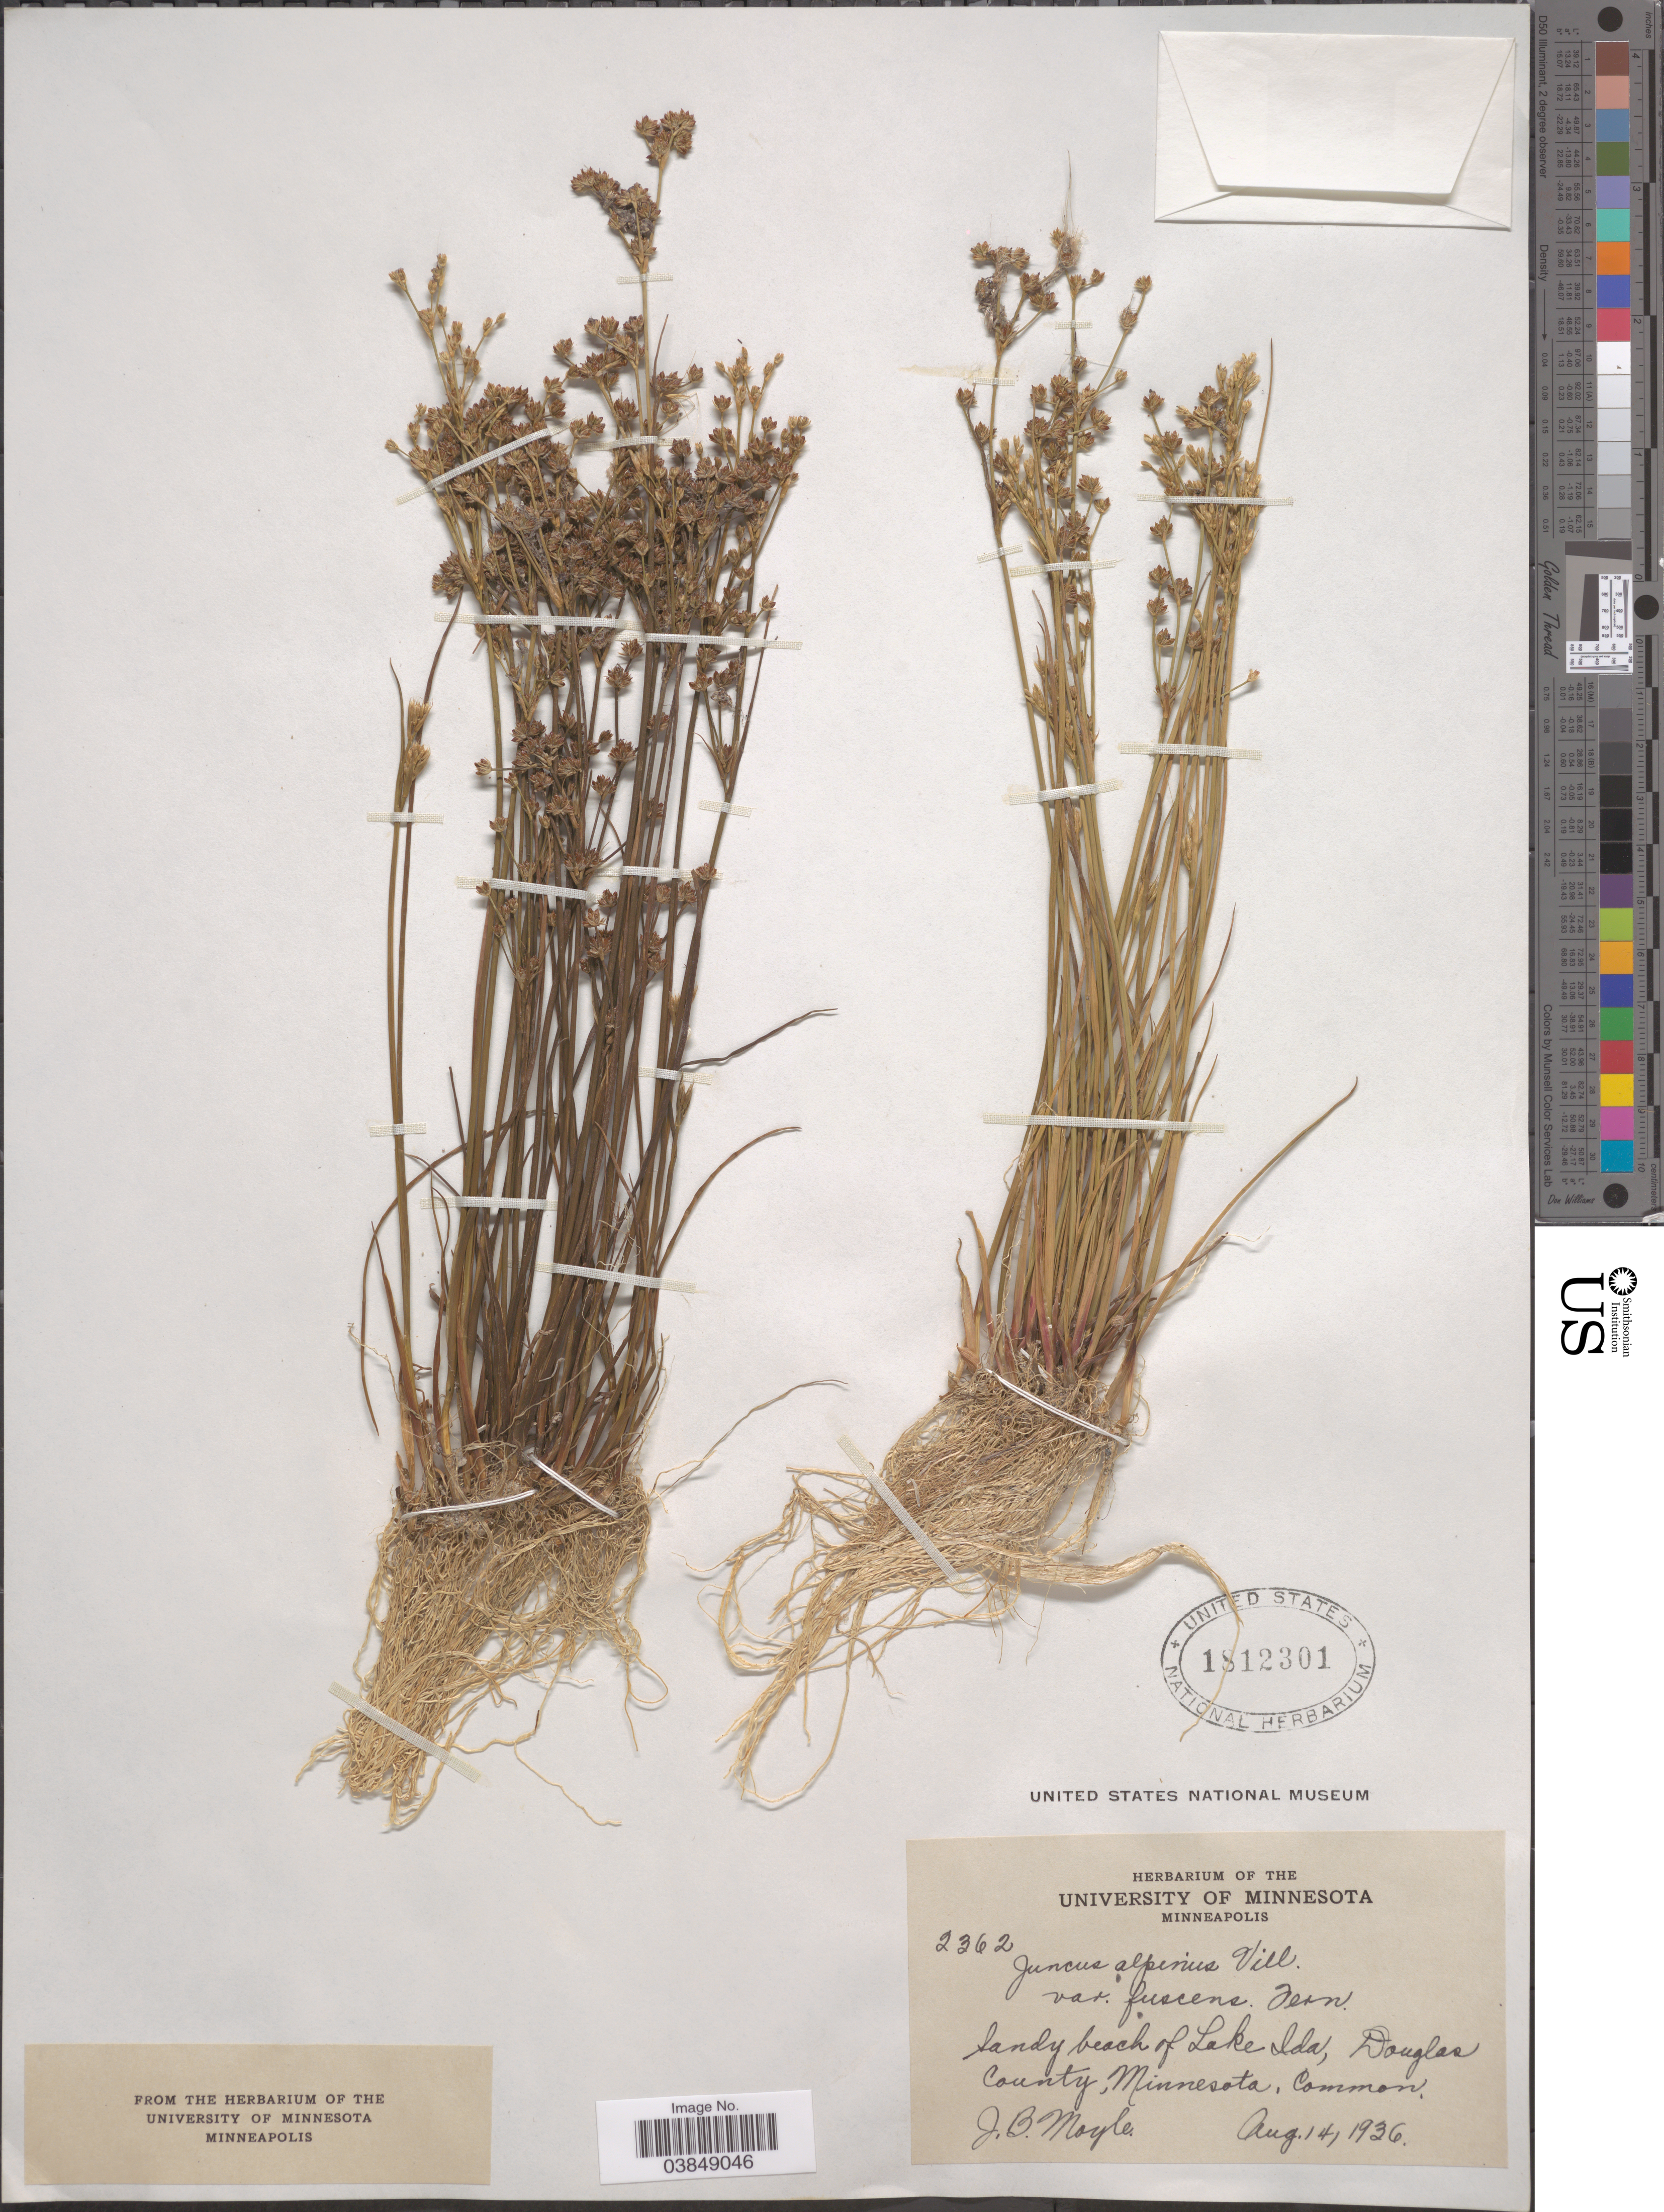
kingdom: Plantae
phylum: Tracheophyta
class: Liliopsida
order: Poales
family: Juncaceae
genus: Juncus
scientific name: Juncus alpinus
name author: Vill.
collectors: J. Moyle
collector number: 2362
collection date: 1936-08-14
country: United States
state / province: Minnesota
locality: Sandy beach of Lake Ida, Douglas County.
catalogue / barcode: US 1812301